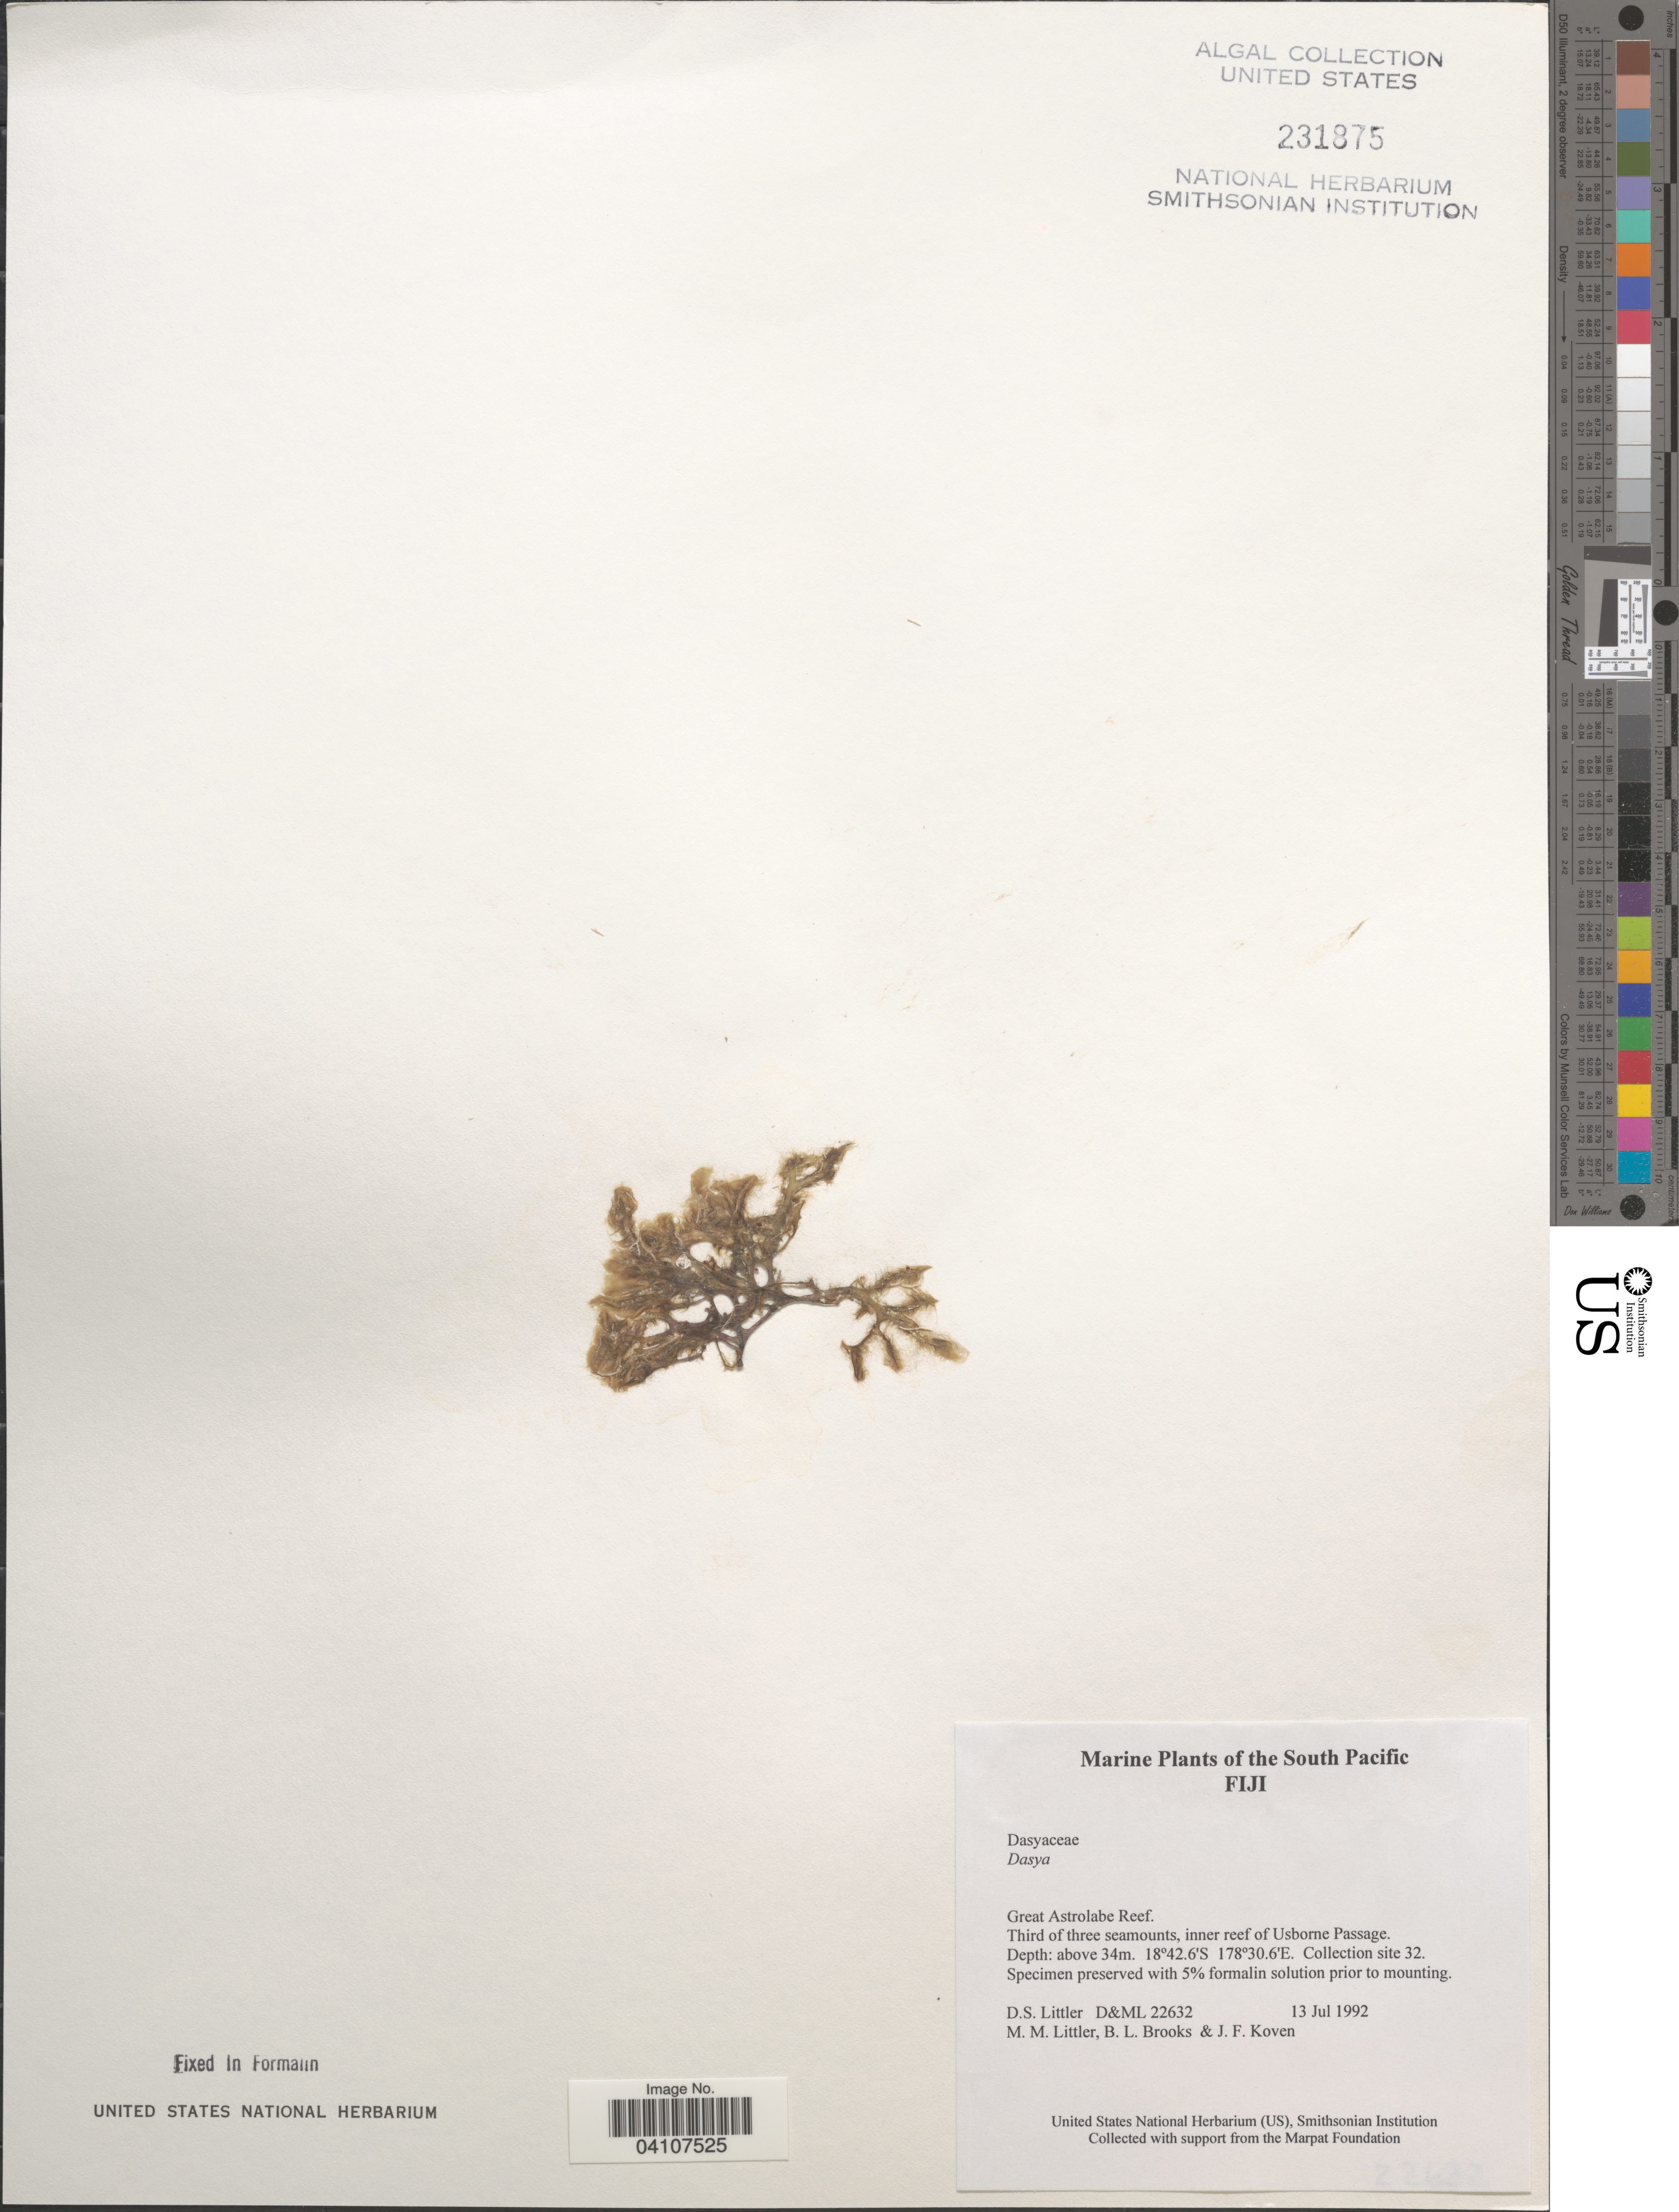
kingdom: Plantae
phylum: Rhodophyta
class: Florideophyceae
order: Ceramiales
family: Dasyaceae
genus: Dasya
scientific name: Dasya sp.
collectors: D. S. Littler, B. Brooks & J. Koven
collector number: D&ML22632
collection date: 1992-07-13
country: Fiji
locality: South Pacific. Great Astrolabe Reef. Third of three seamounts, inner reef of Usborne Passage. Collection site 32.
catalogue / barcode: US 231875